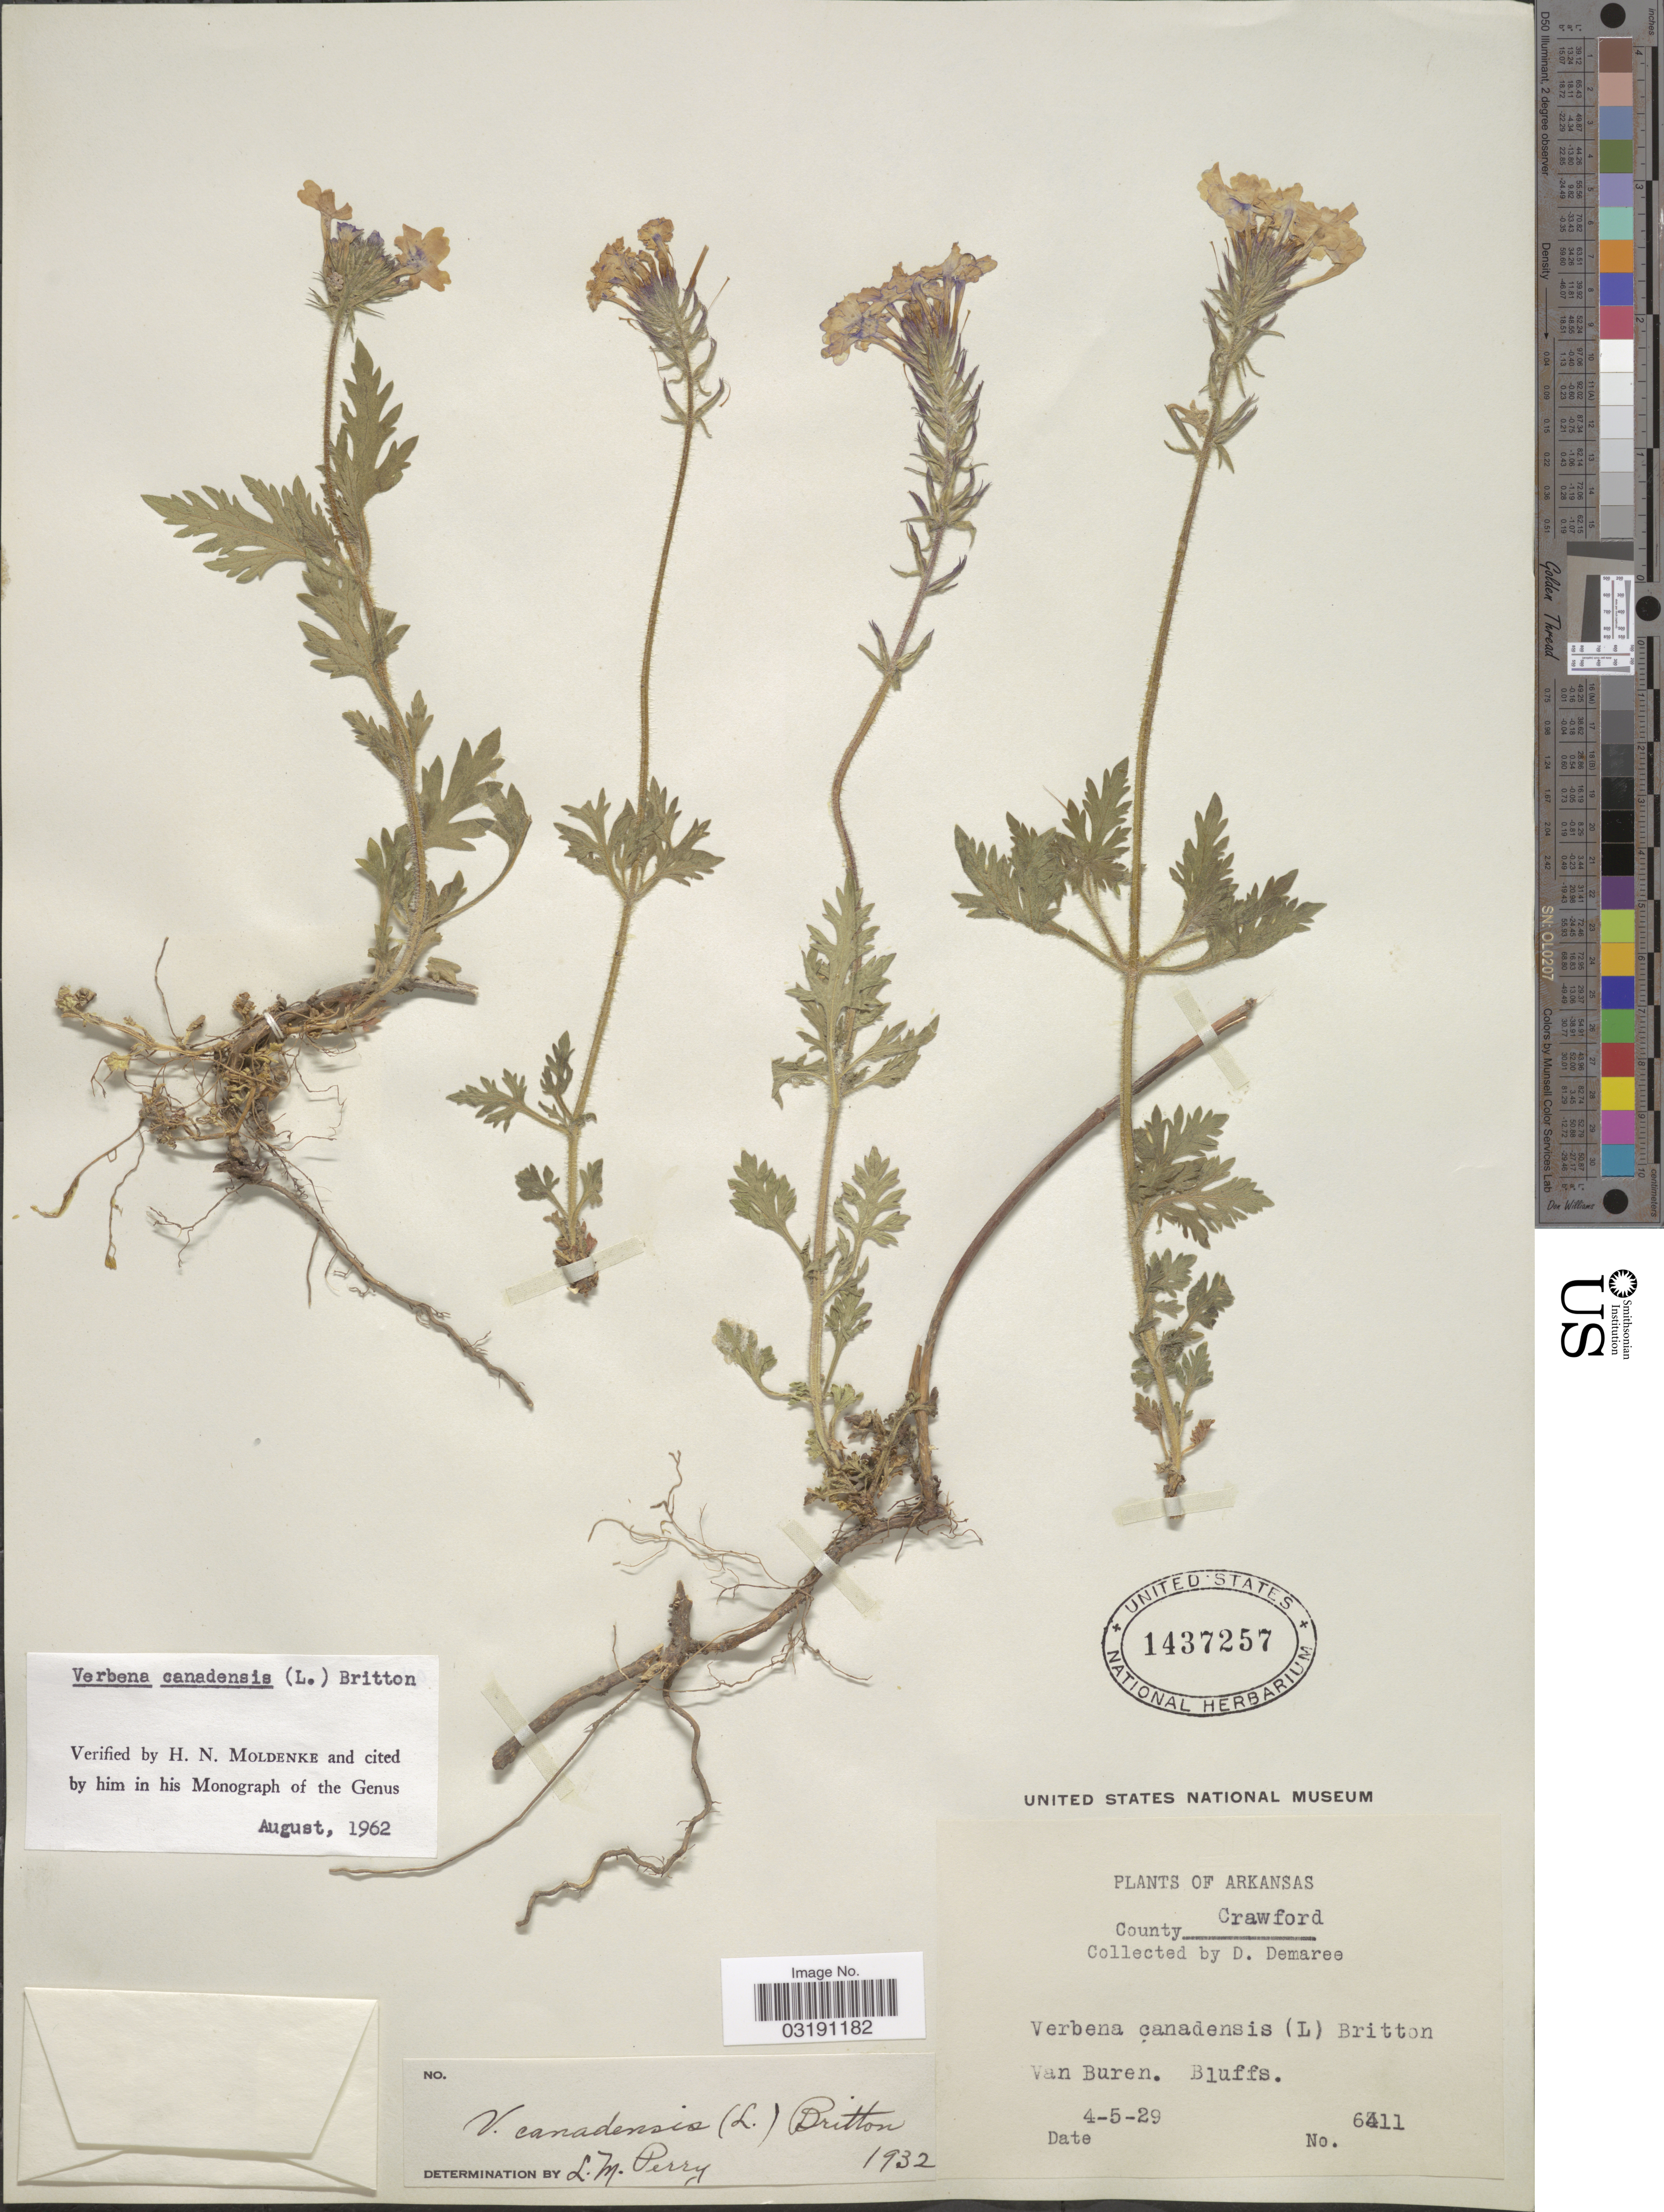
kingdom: Plantae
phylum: Tracheophyta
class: Magnoliopsida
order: Lamiales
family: Verbenaceae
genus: Verbena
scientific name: Verbena canadensis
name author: (L.) Britton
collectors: D. Demaree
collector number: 6411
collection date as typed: Transcribed d/m/y: 5/4/29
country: United States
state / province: Arkansas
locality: County Crawford. Van Buren.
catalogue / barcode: US 1437257